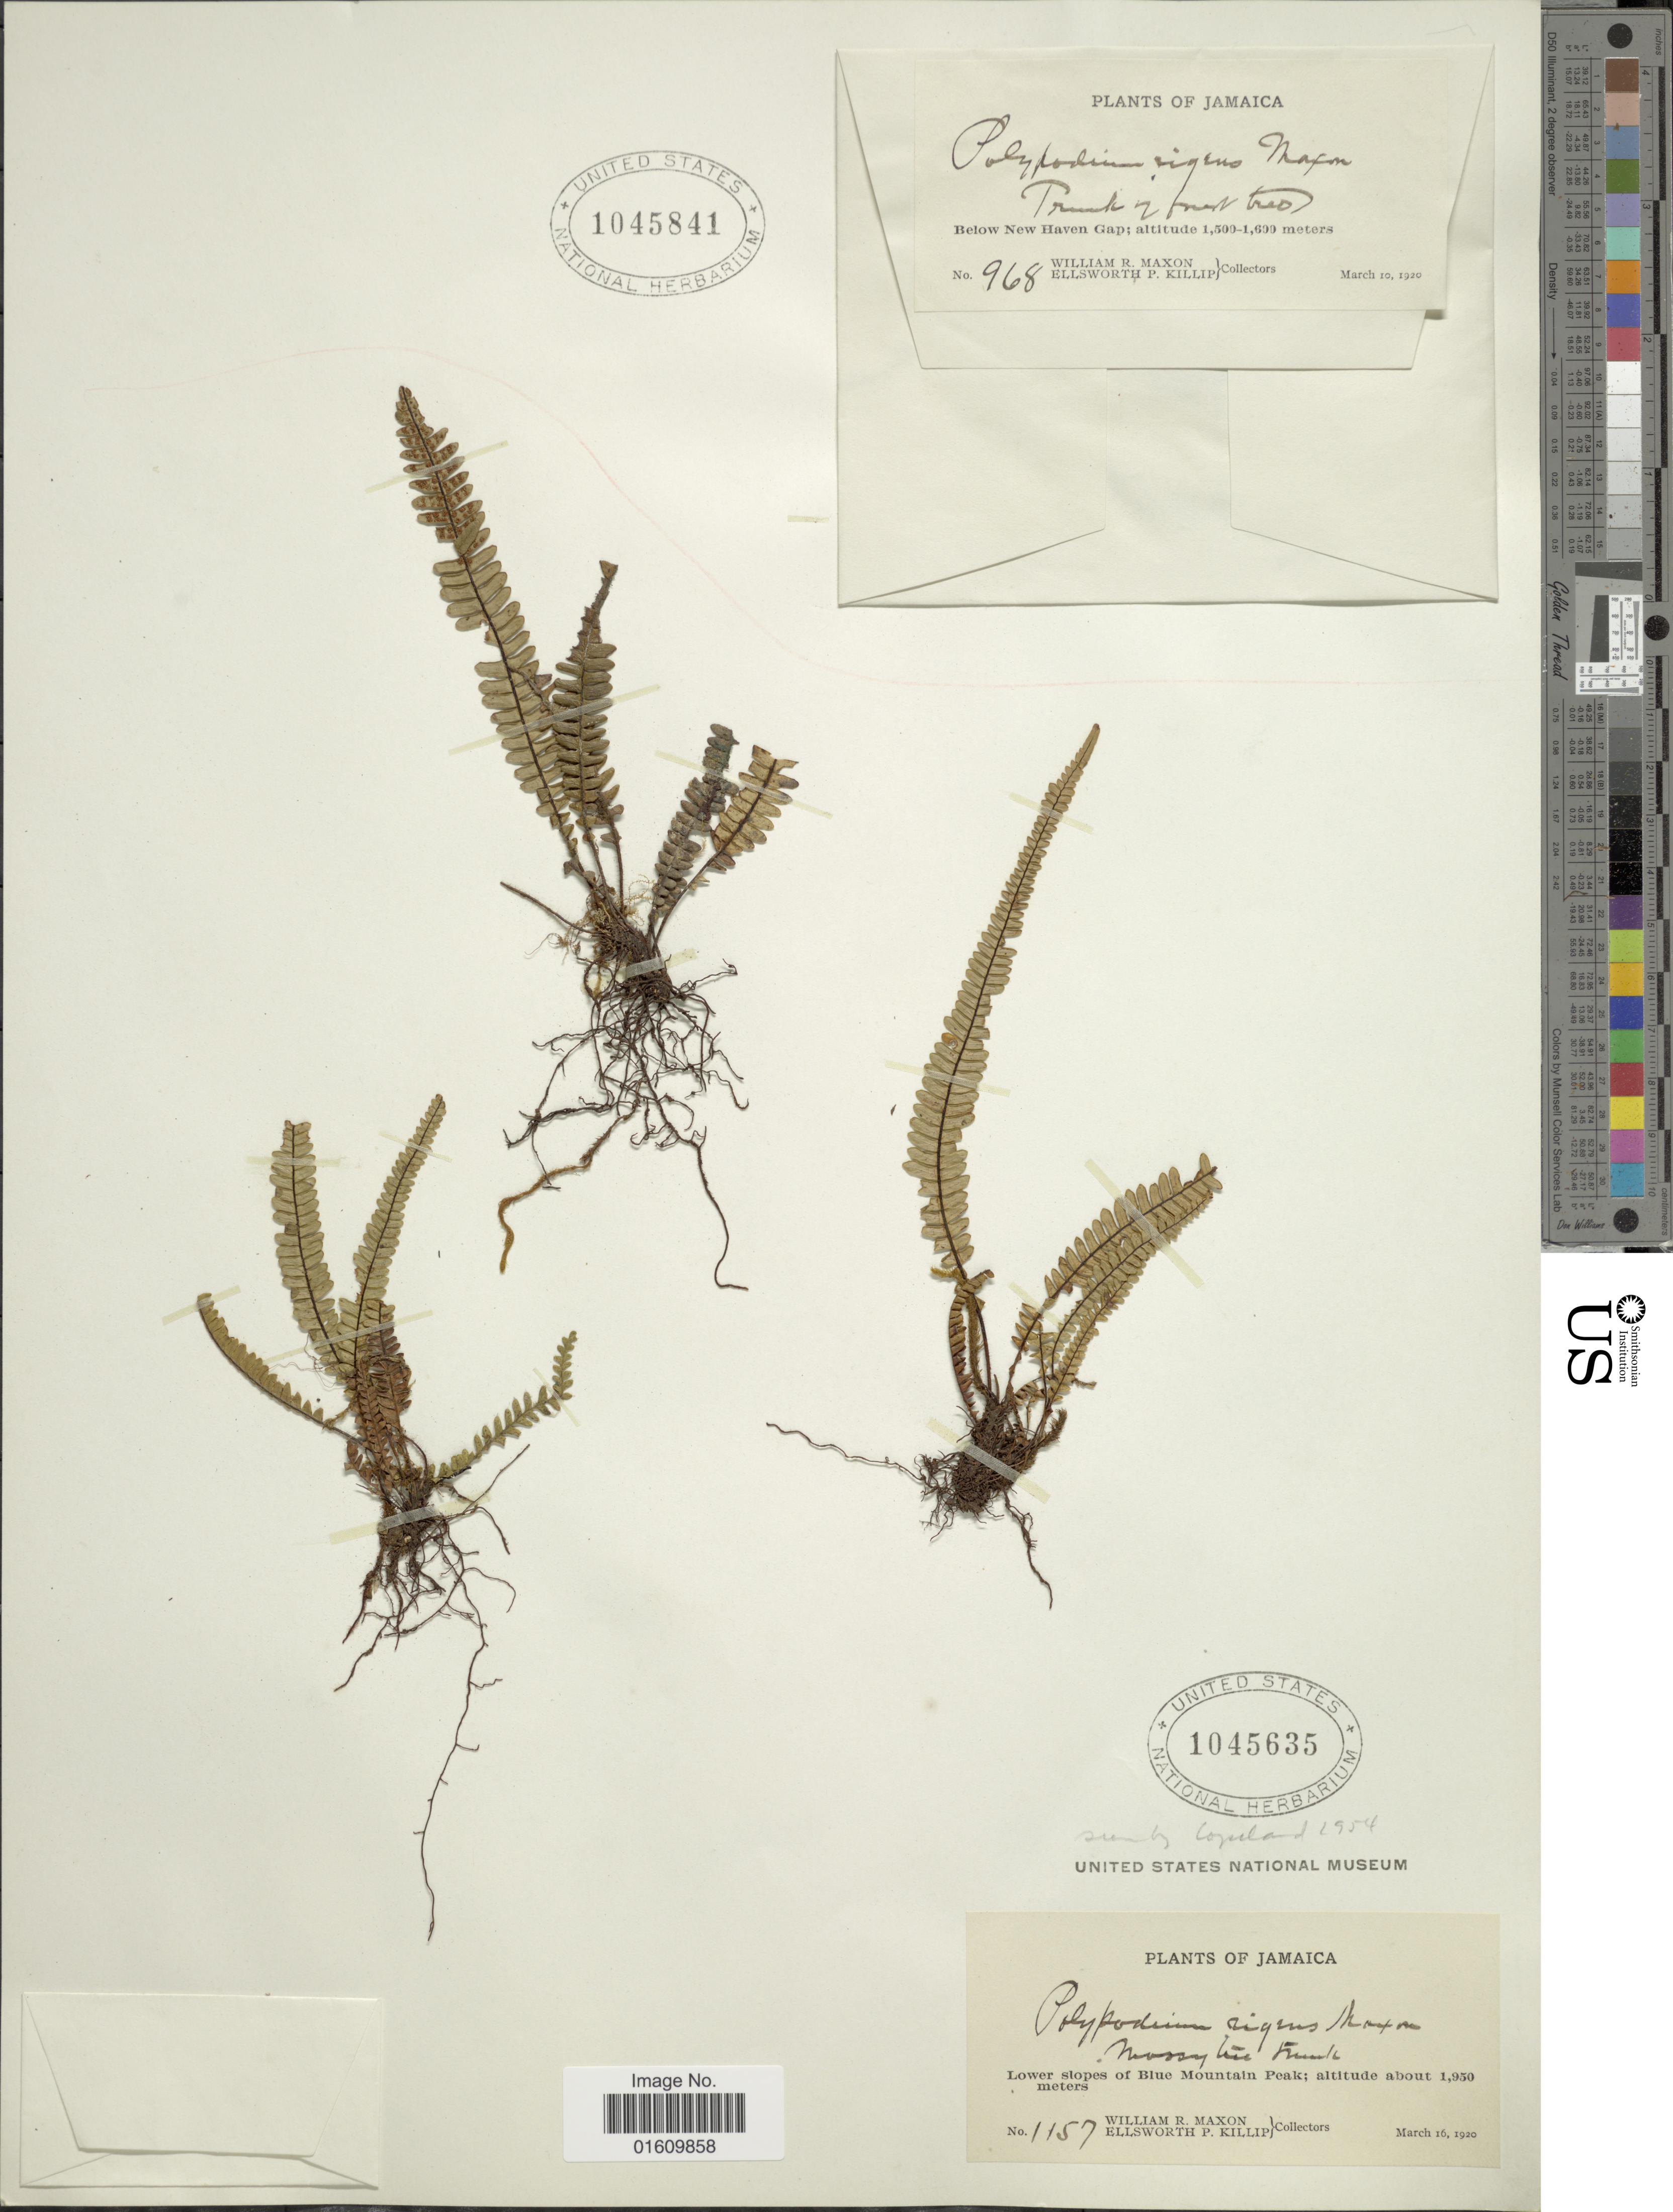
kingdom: Plantae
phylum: Tracheophyta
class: Polypodiopsida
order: Polypodiales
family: Polypodiaceae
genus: Melpomene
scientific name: Melpomene xiphopteroides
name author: (Liebm.) A.R. Sm. & R.C. Moran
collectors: W. R. Maxon & E. P. Killip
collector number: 968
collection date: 1920-03-10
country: Jamaica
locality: Below New Haven Gap.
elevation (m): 1500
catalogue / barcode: US 1045841-2